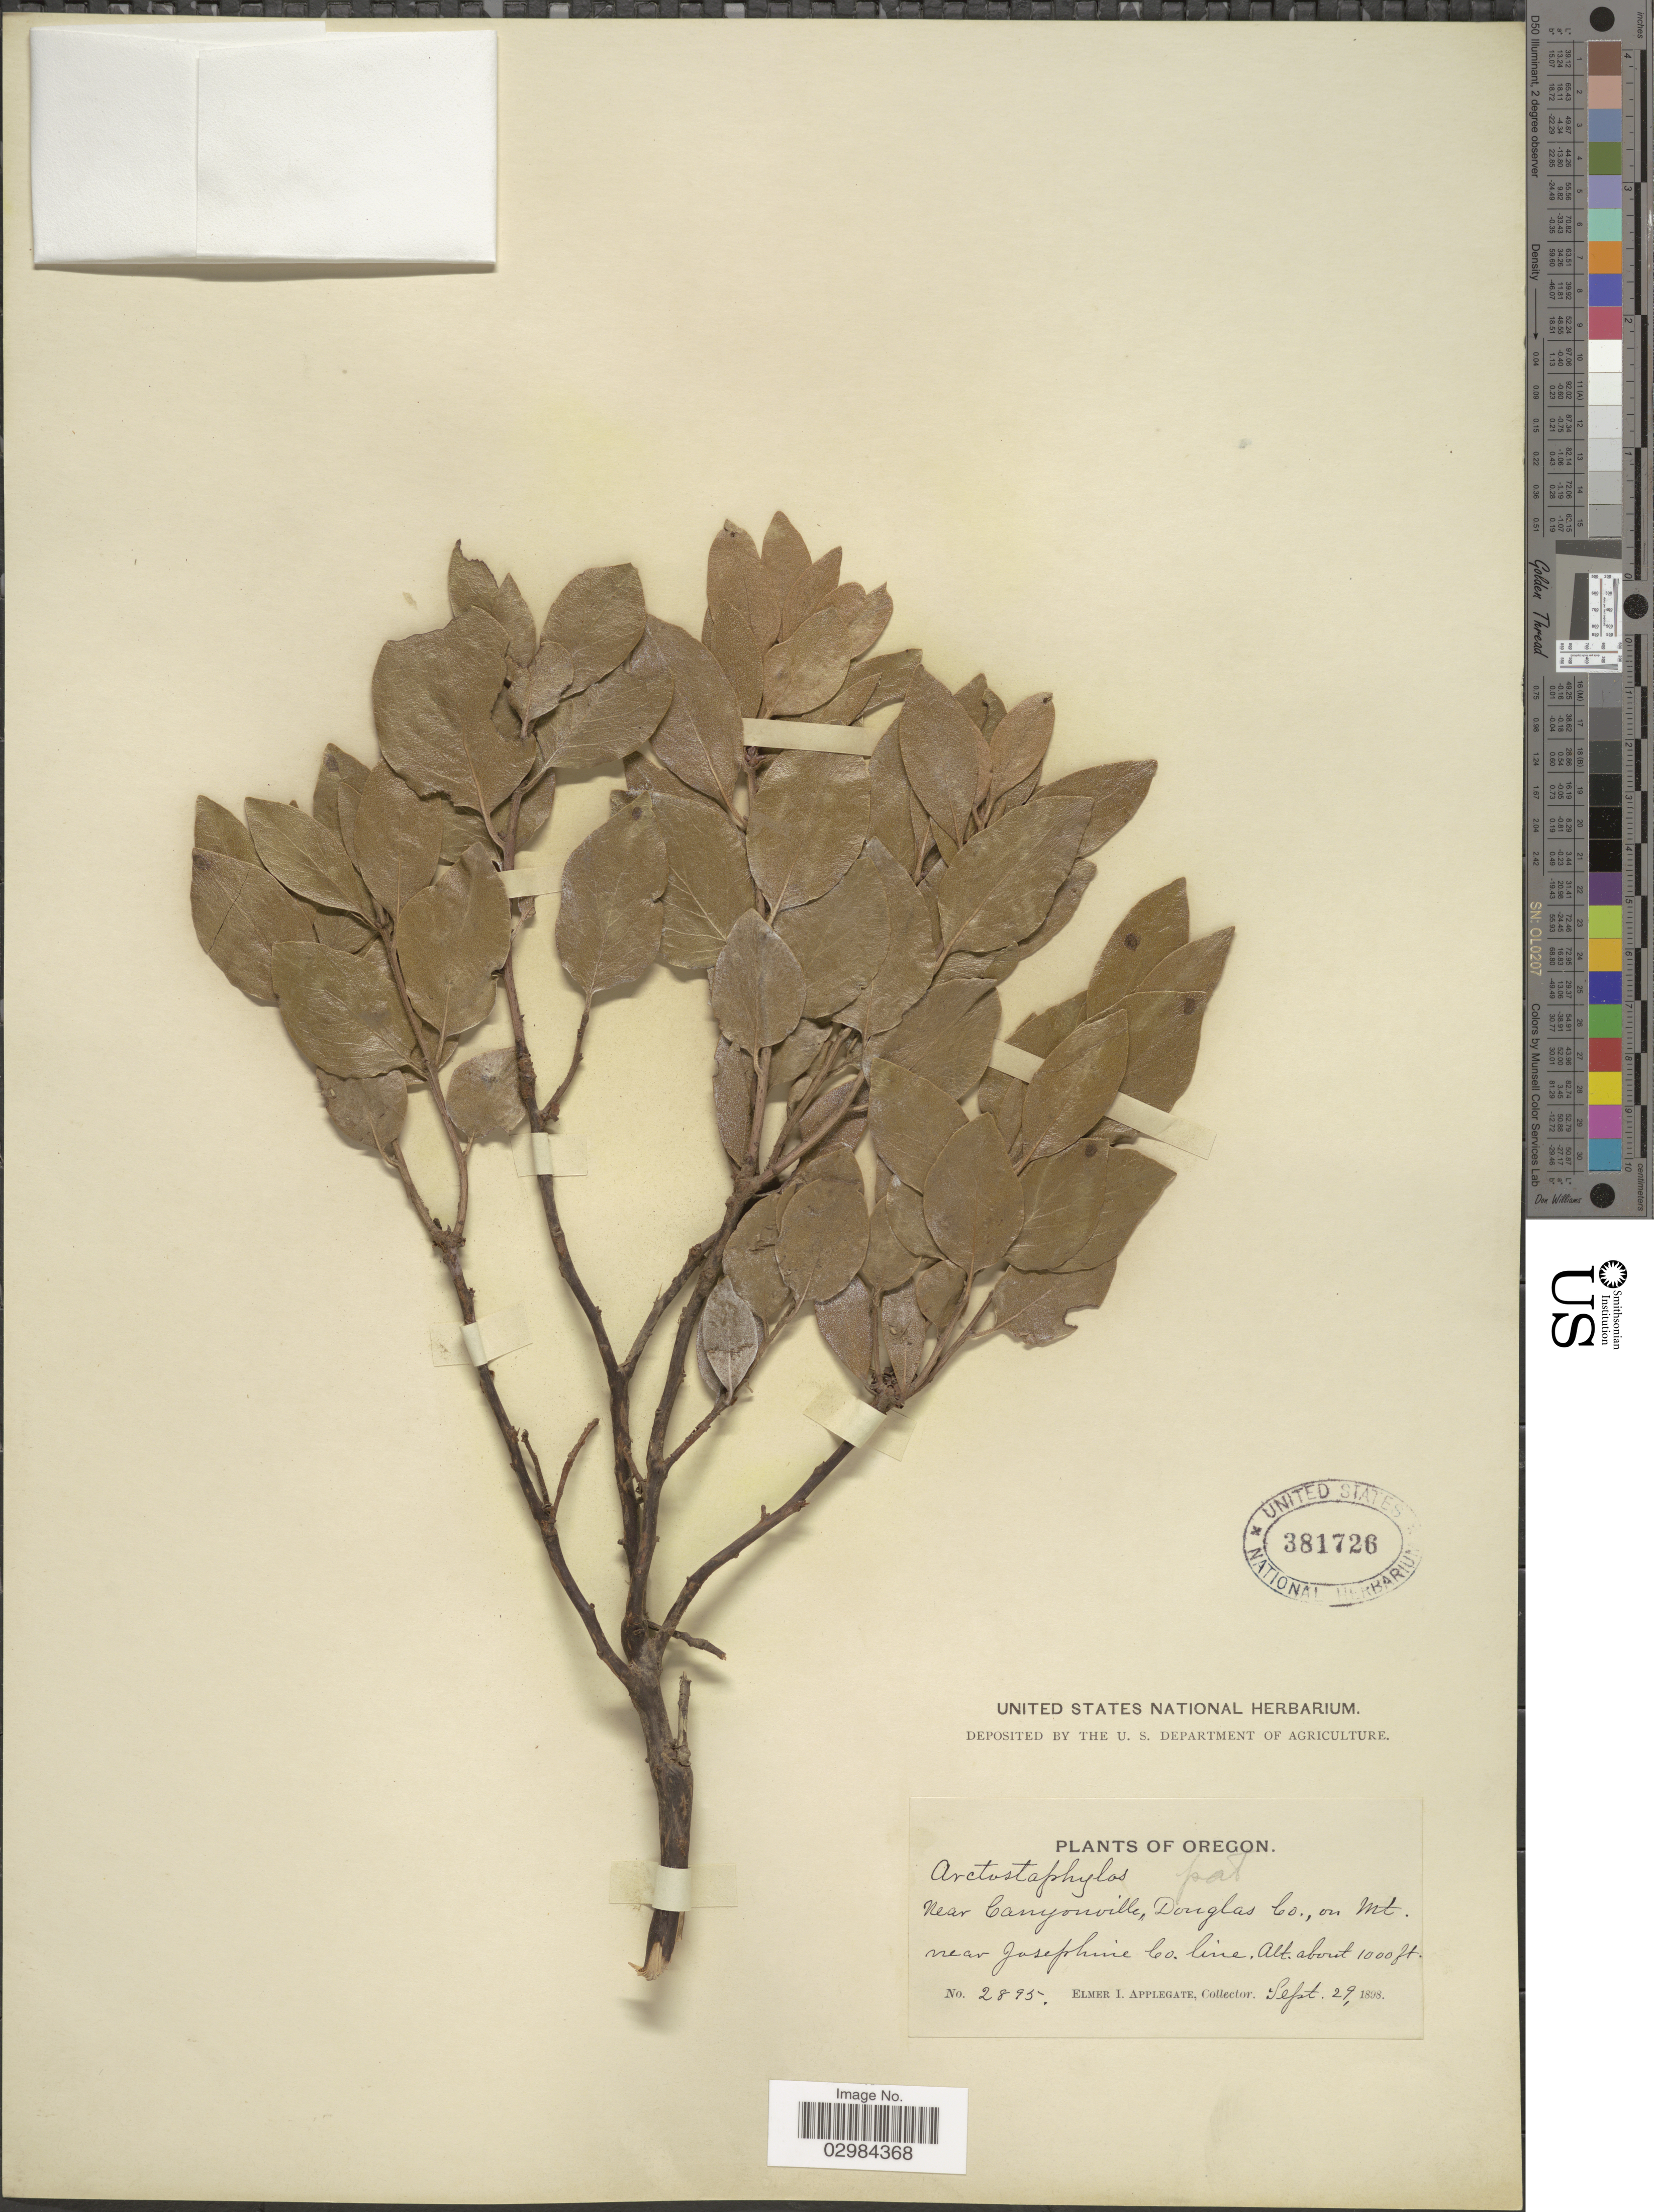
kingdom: Plantae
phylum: Tracheophyta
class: Magnoliopsida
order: Ericales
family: Ericaceae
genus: Arctostaphylos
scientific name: Arctostaphylos patula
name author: Greene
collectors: E. I. Applegate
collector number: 2895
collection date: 1898-09-29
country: United States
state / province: Oregon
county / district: Douglas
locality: Near Canyonville, Douglas Co., on Mt. near Josephine Co. line.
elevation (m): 305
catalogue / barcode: US 381726